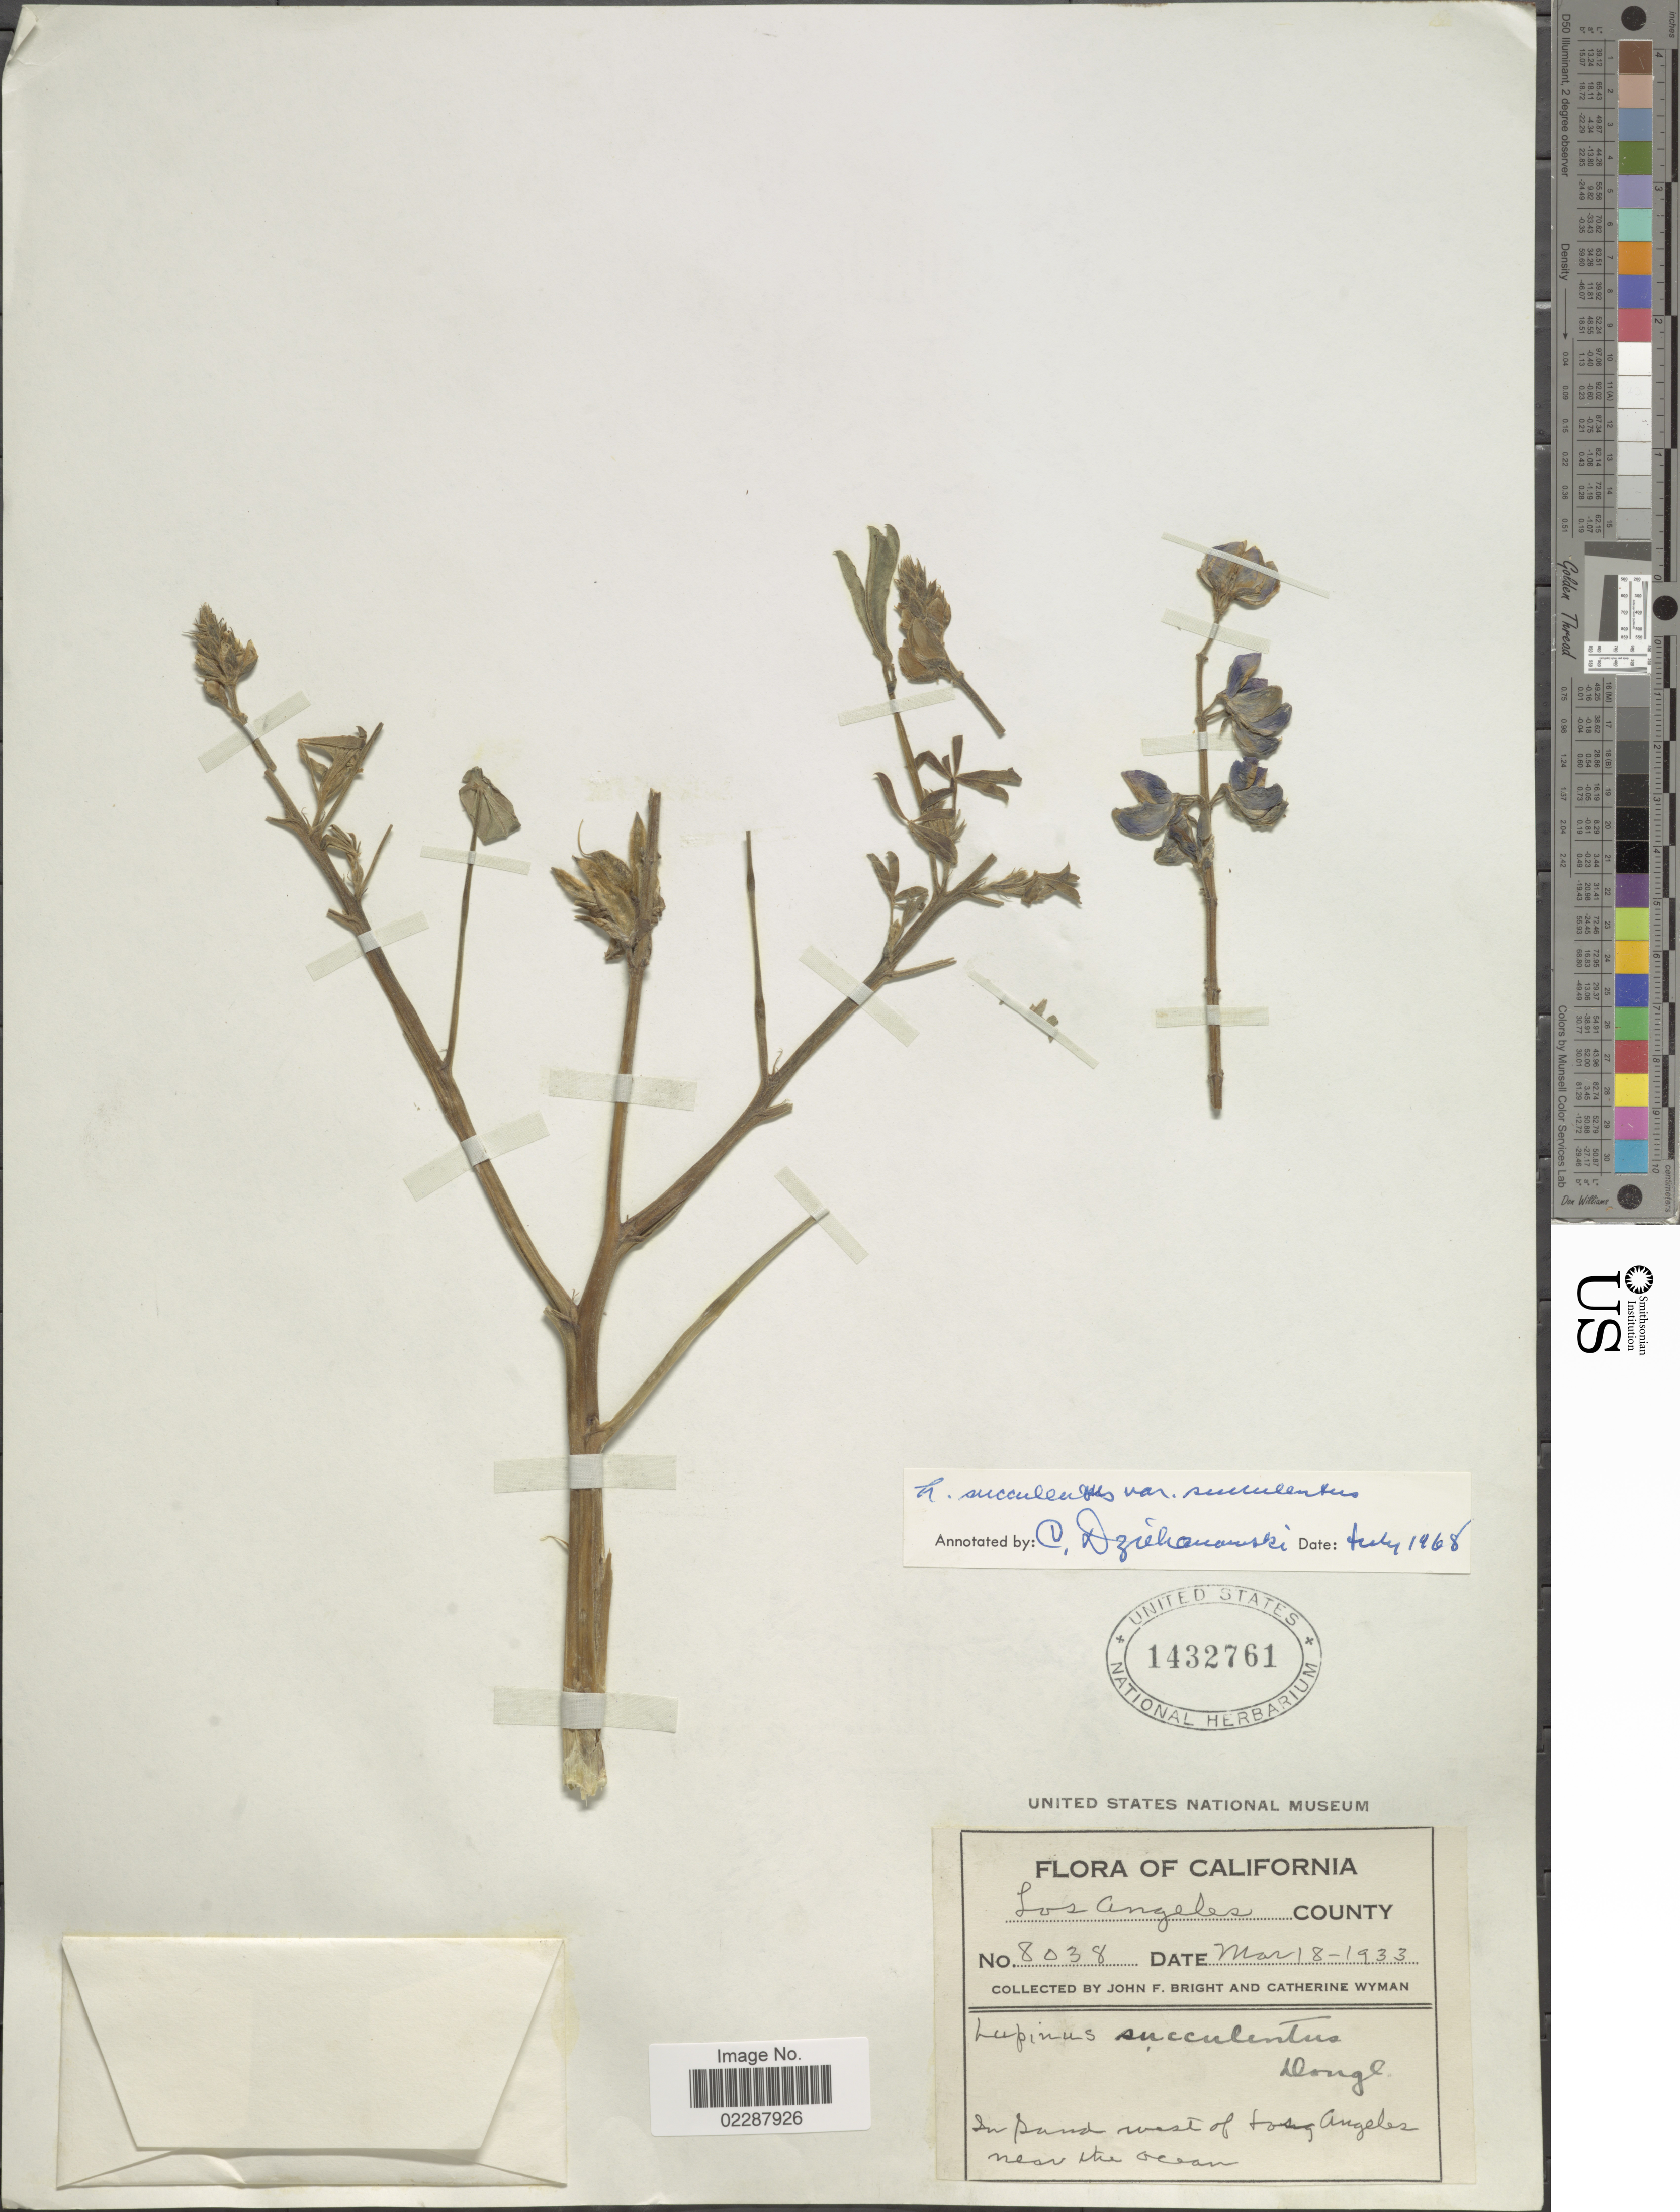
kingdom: Plantae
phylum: Tracheophyta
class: Magnoliopsida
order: Fabales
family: Fabaceae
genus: Lupinus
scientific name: Lupinus succulentus var. succulentus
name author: Douglas ex K. Koch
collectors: J. Bright & C. Wyman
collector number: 8038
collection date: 1933-03-18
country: United States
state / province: California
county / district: Los Angeles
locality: Los Angeles County, In pand west of Los Angeles near the Ocean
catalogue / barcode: US 1432761